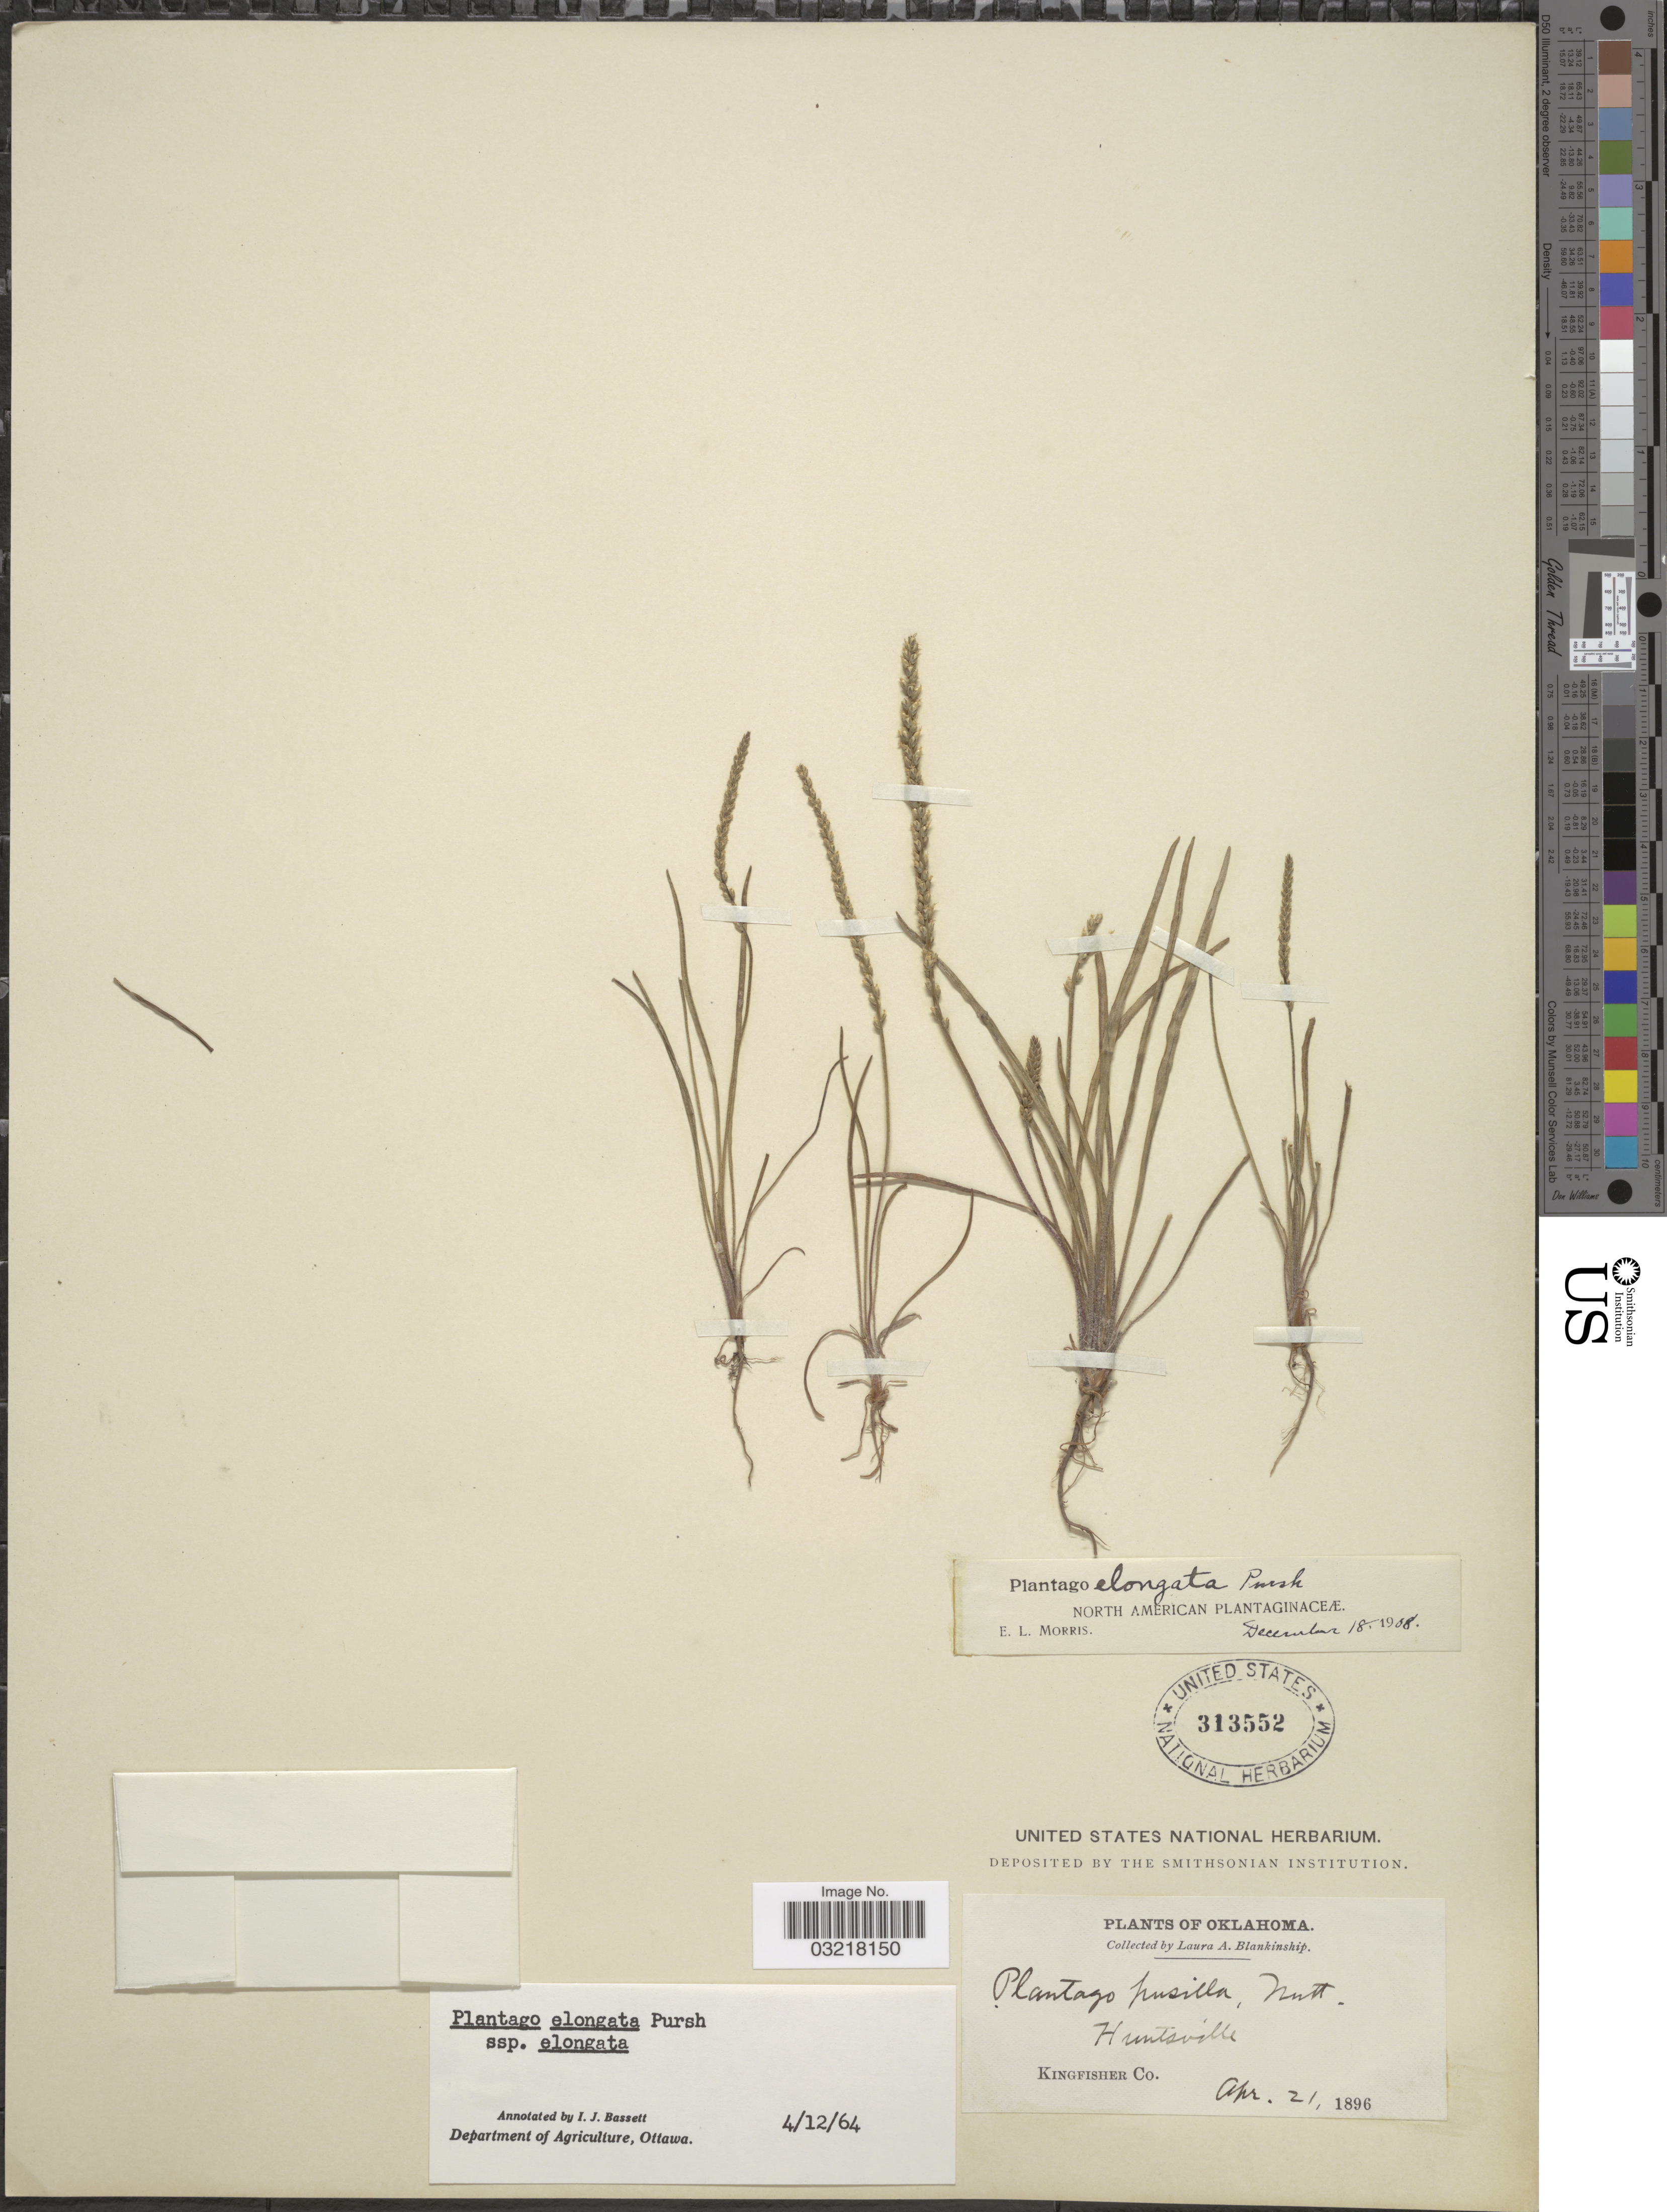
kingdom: Plantae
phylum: Tracheophyta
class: Magnoliopsida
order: Lamiales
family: Plantaginaceae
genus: Plantago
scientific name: Plantago elongata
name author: Pursh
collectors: L. A. Blankinship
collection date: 1896-04-21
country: United States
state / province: Oklahoma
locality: Huntsville. Kingfisher Co.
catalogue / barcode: US 313552